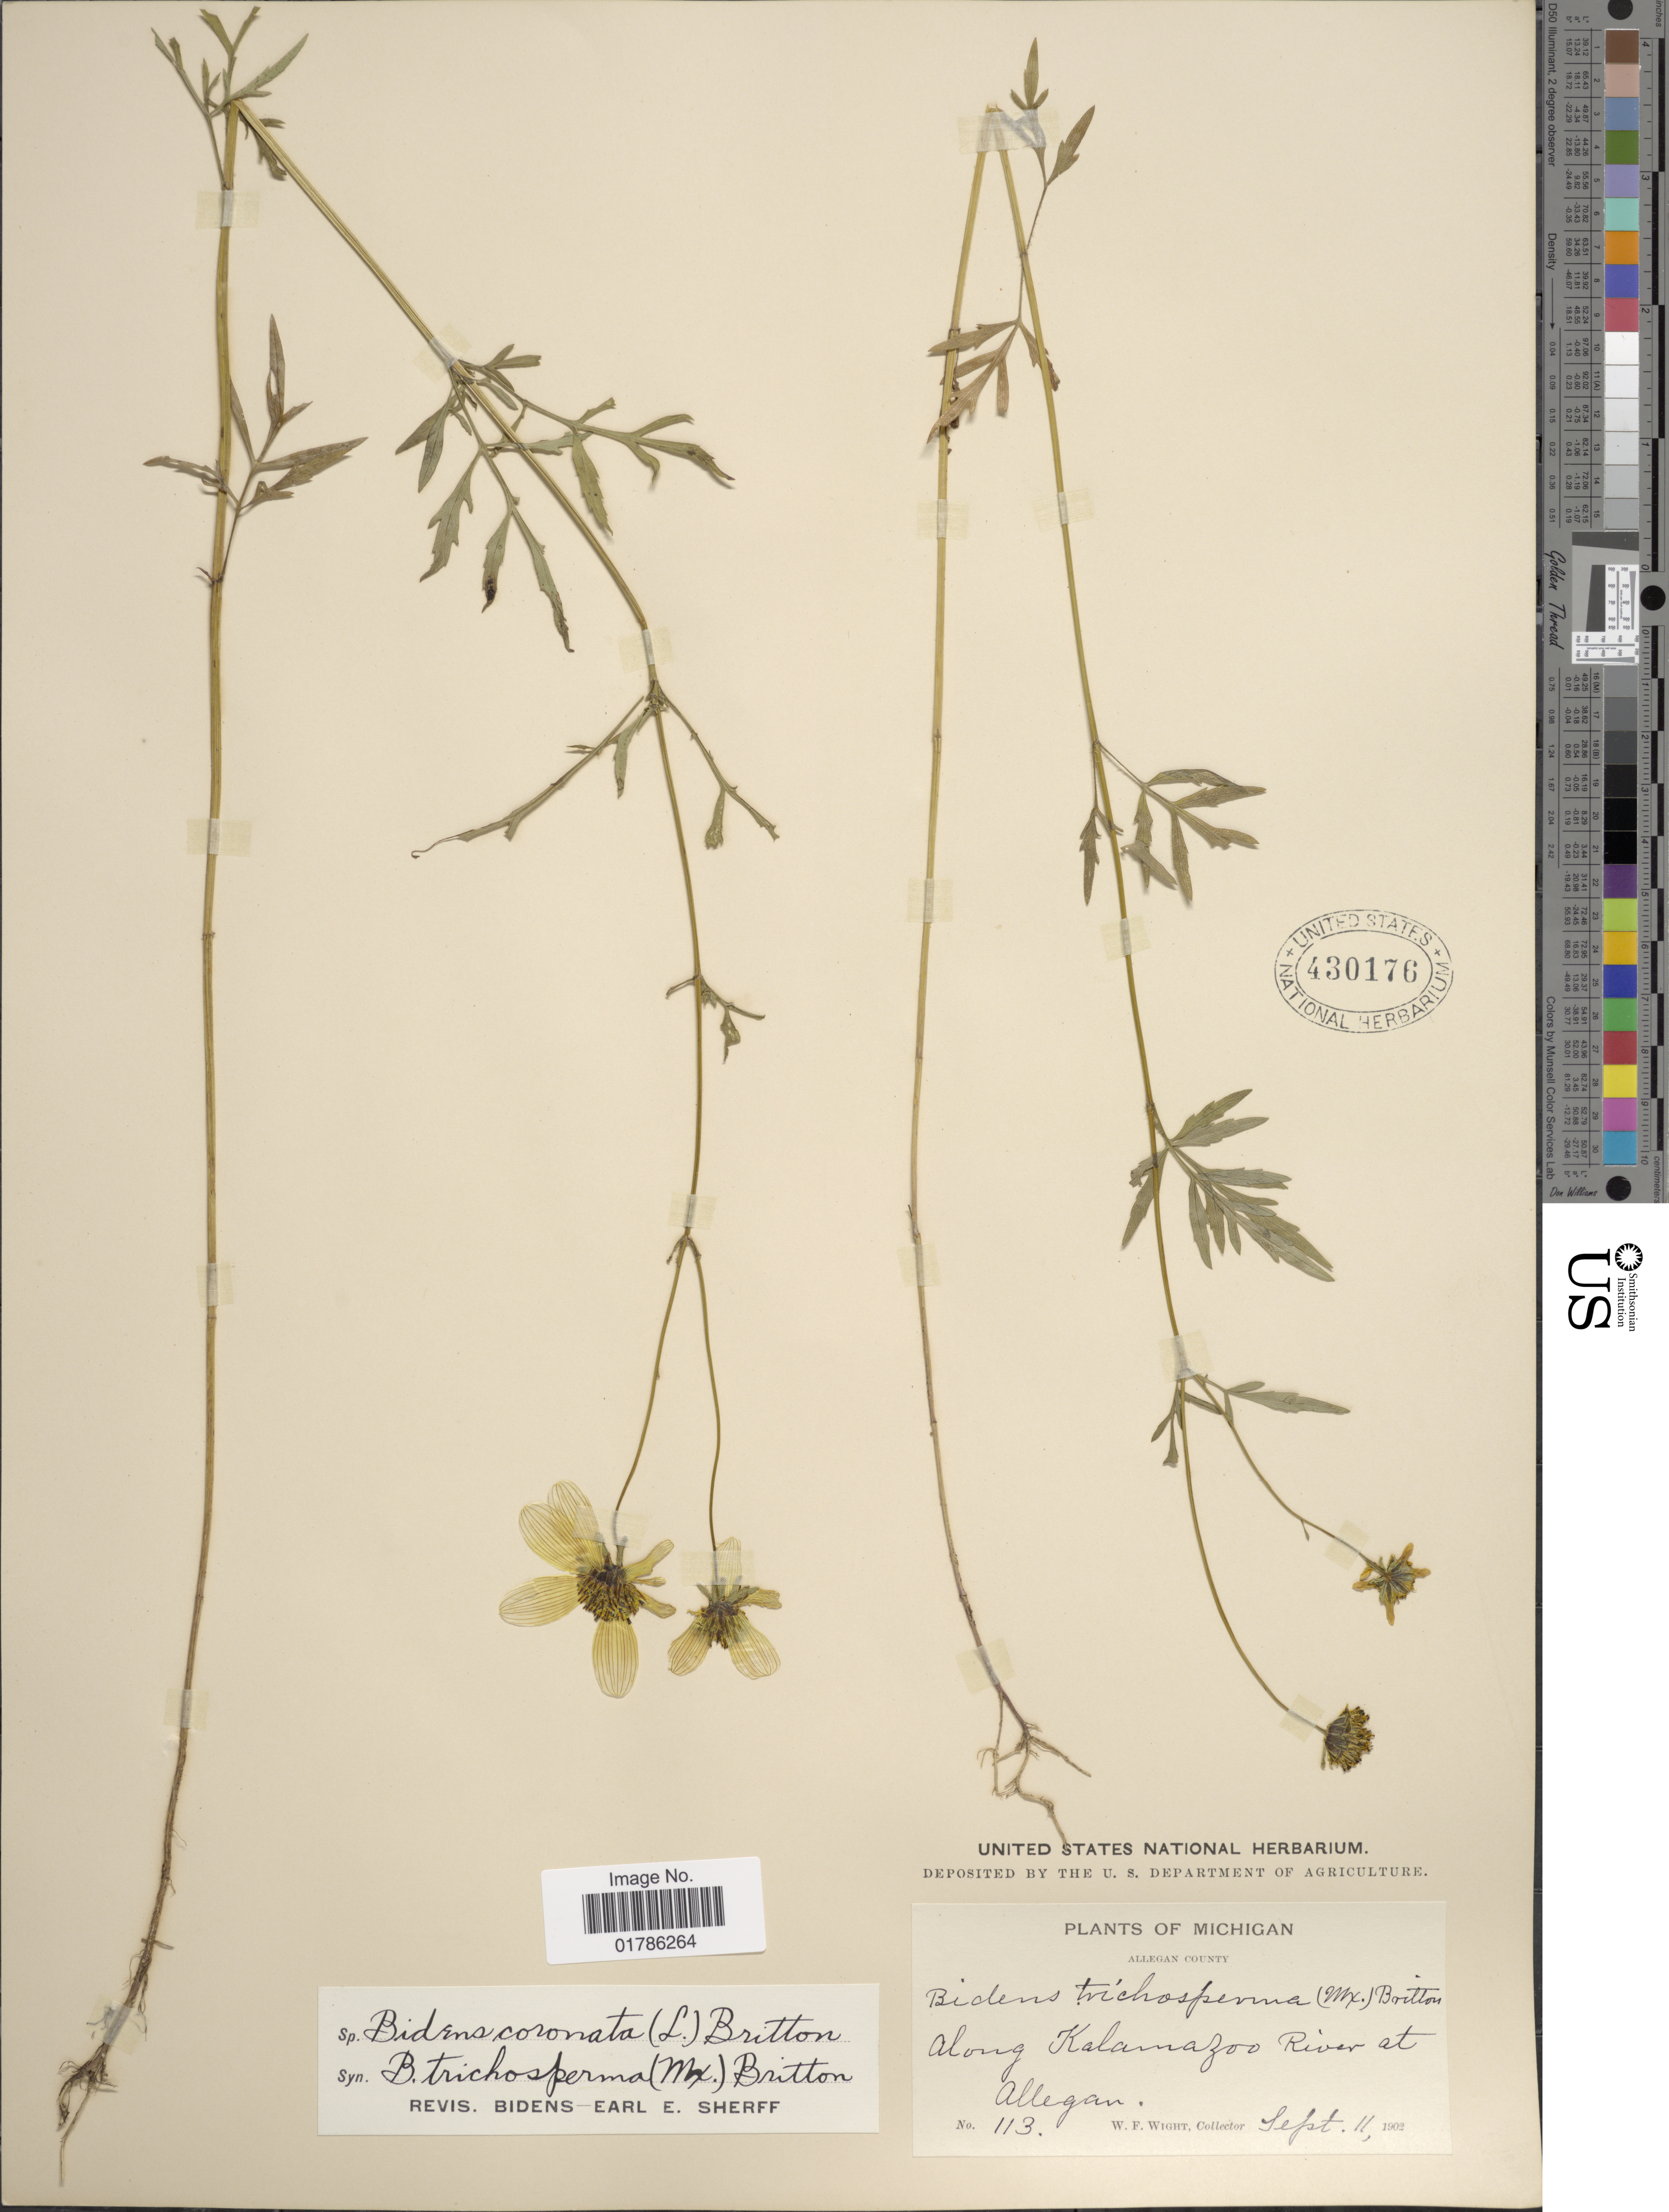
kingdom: Plantae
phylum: Tracheophyta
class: Magnoliopsida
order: Asterales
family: Asteraceae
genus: Bidens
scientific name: Bidens coronata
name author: (L.) Britton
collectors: W. Wight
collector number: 113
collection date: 1902-09-11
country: United States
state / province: Michigan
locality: Allegan County, Along Kalamzoo River at Allegan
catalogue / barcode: US 430176